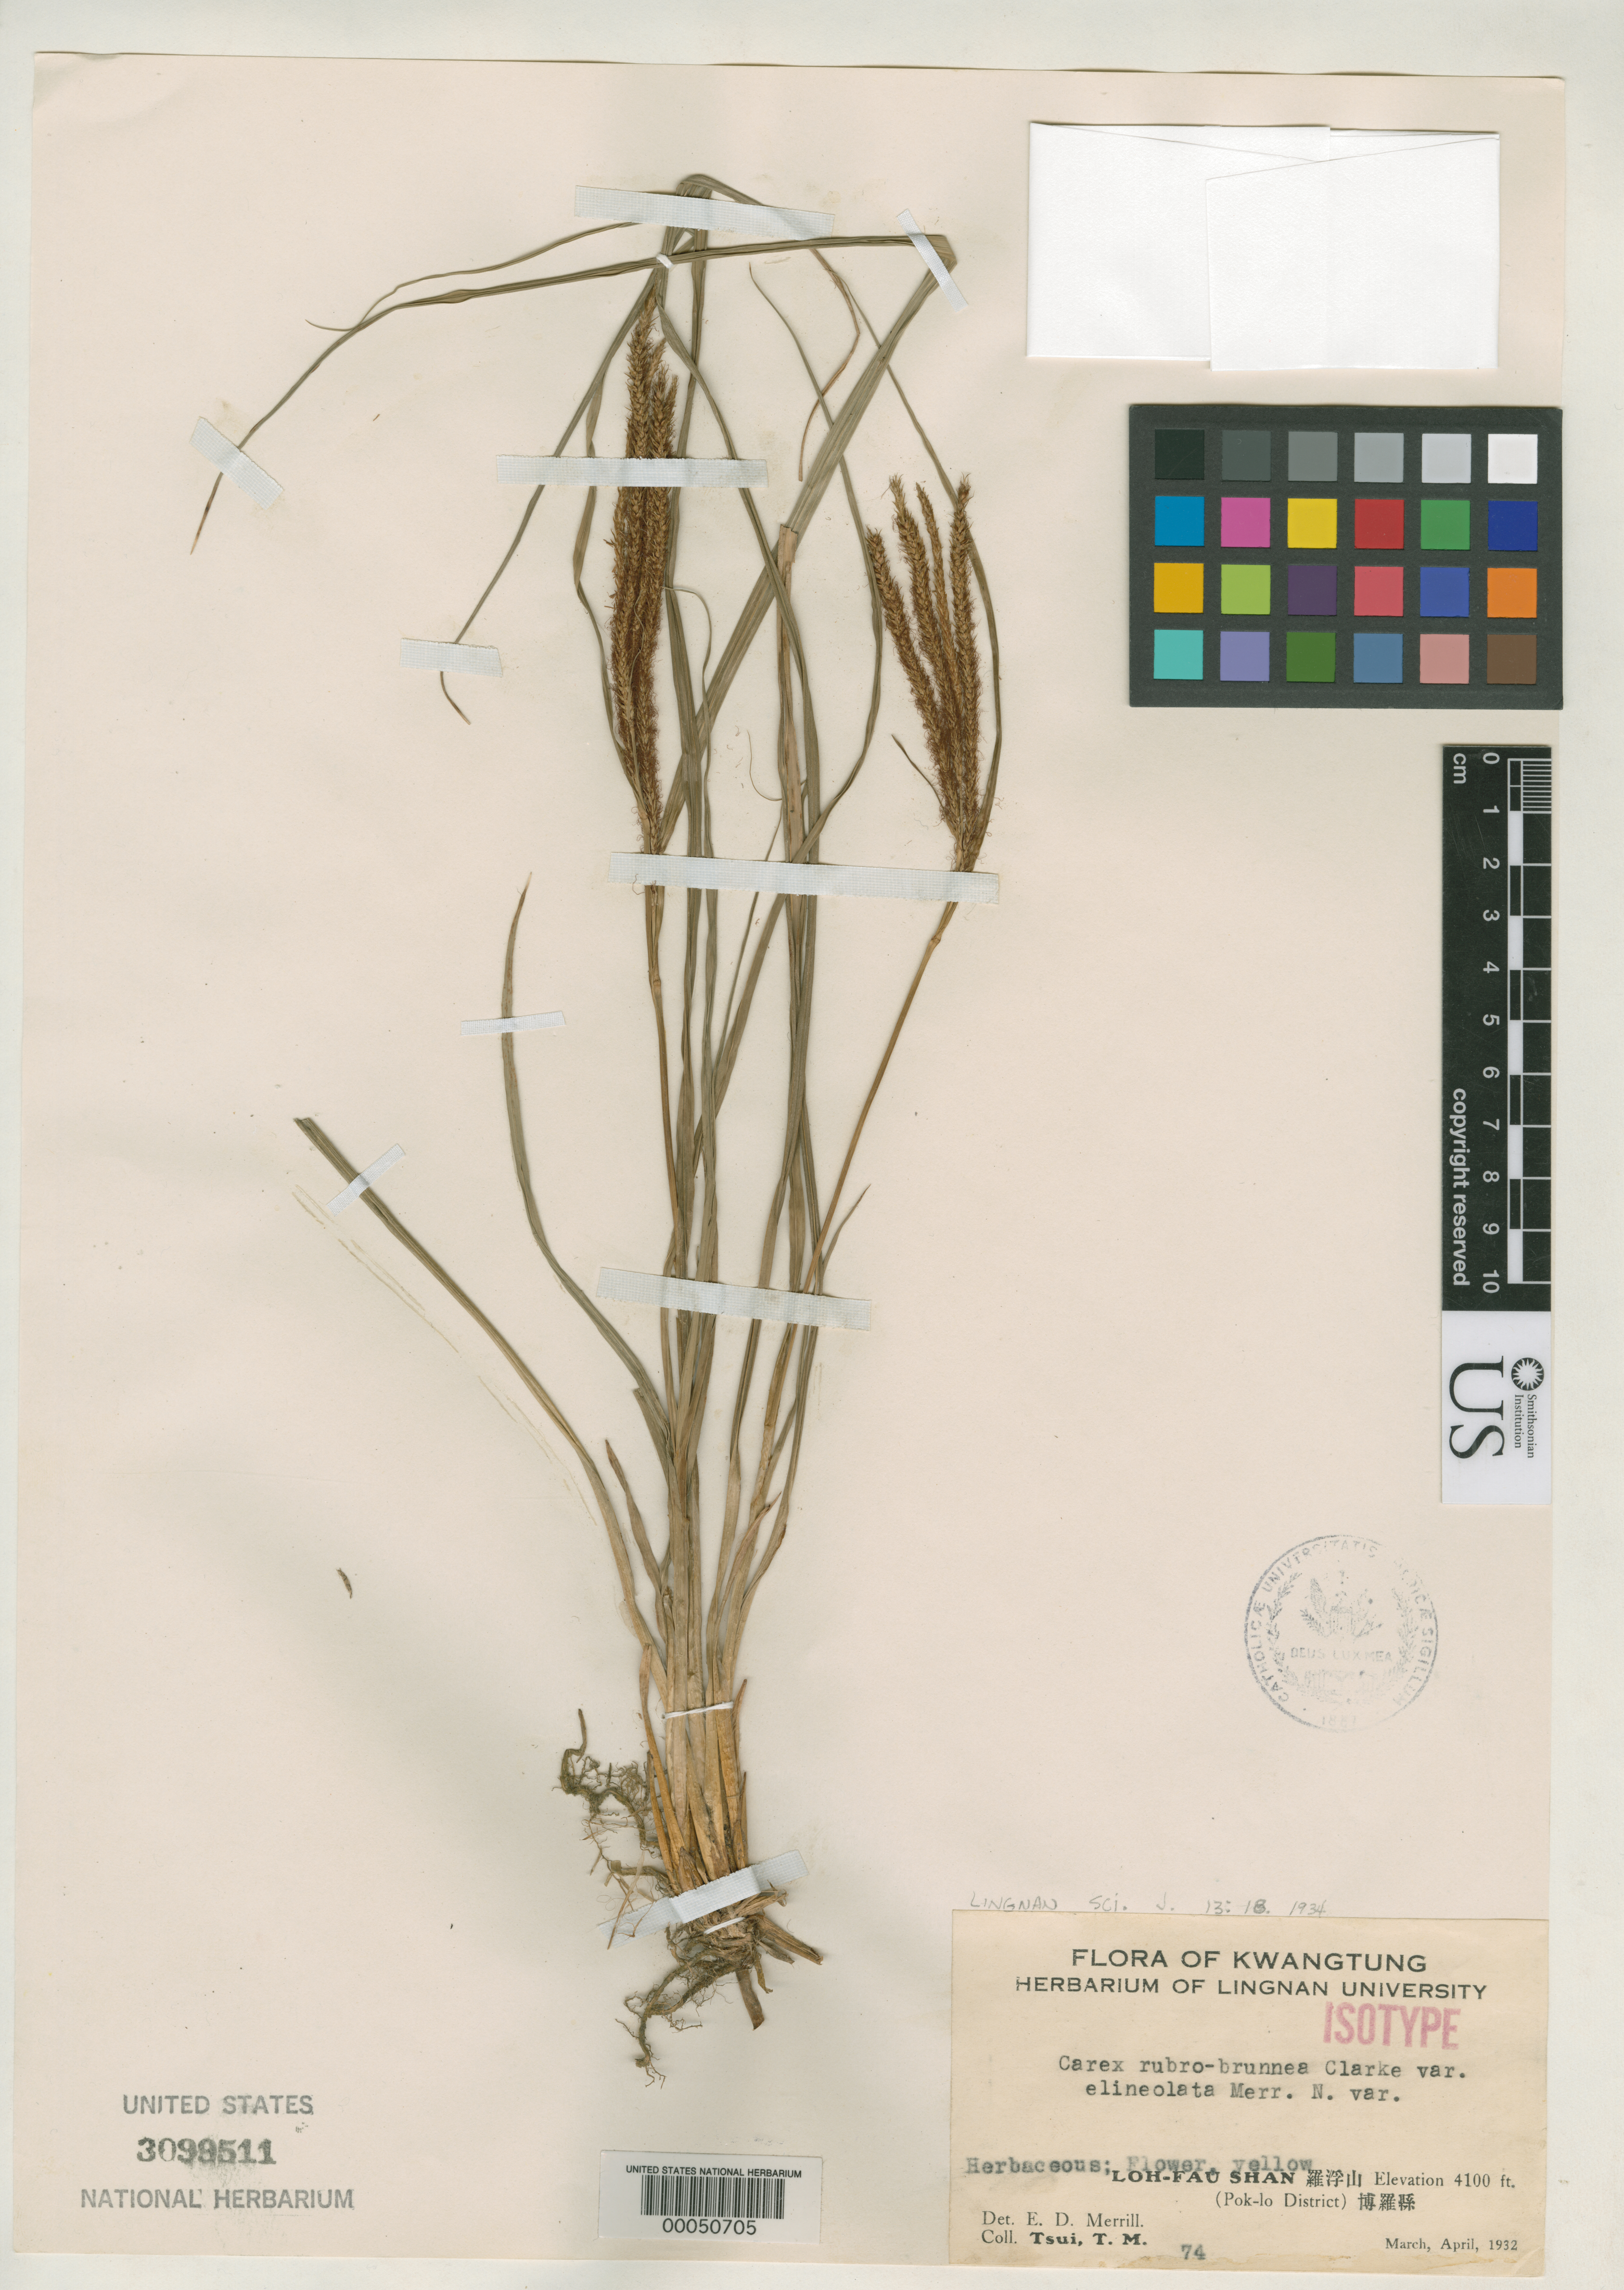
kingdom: Plantae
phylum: Tracheophyta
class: Liliopsida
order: Poales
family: Cyperaceae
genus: Carex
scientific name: Carex rubrobrunnea var. elineolata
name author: Merr.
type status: Isotype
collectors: T. Tsui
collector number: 74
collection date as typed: Mar 1932 to -- Apr 1932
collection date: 1932-03/1932-04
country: China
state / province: Guangdong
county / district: Pok-Lo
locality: Loh-fau Shan.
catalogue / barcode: US 3099511